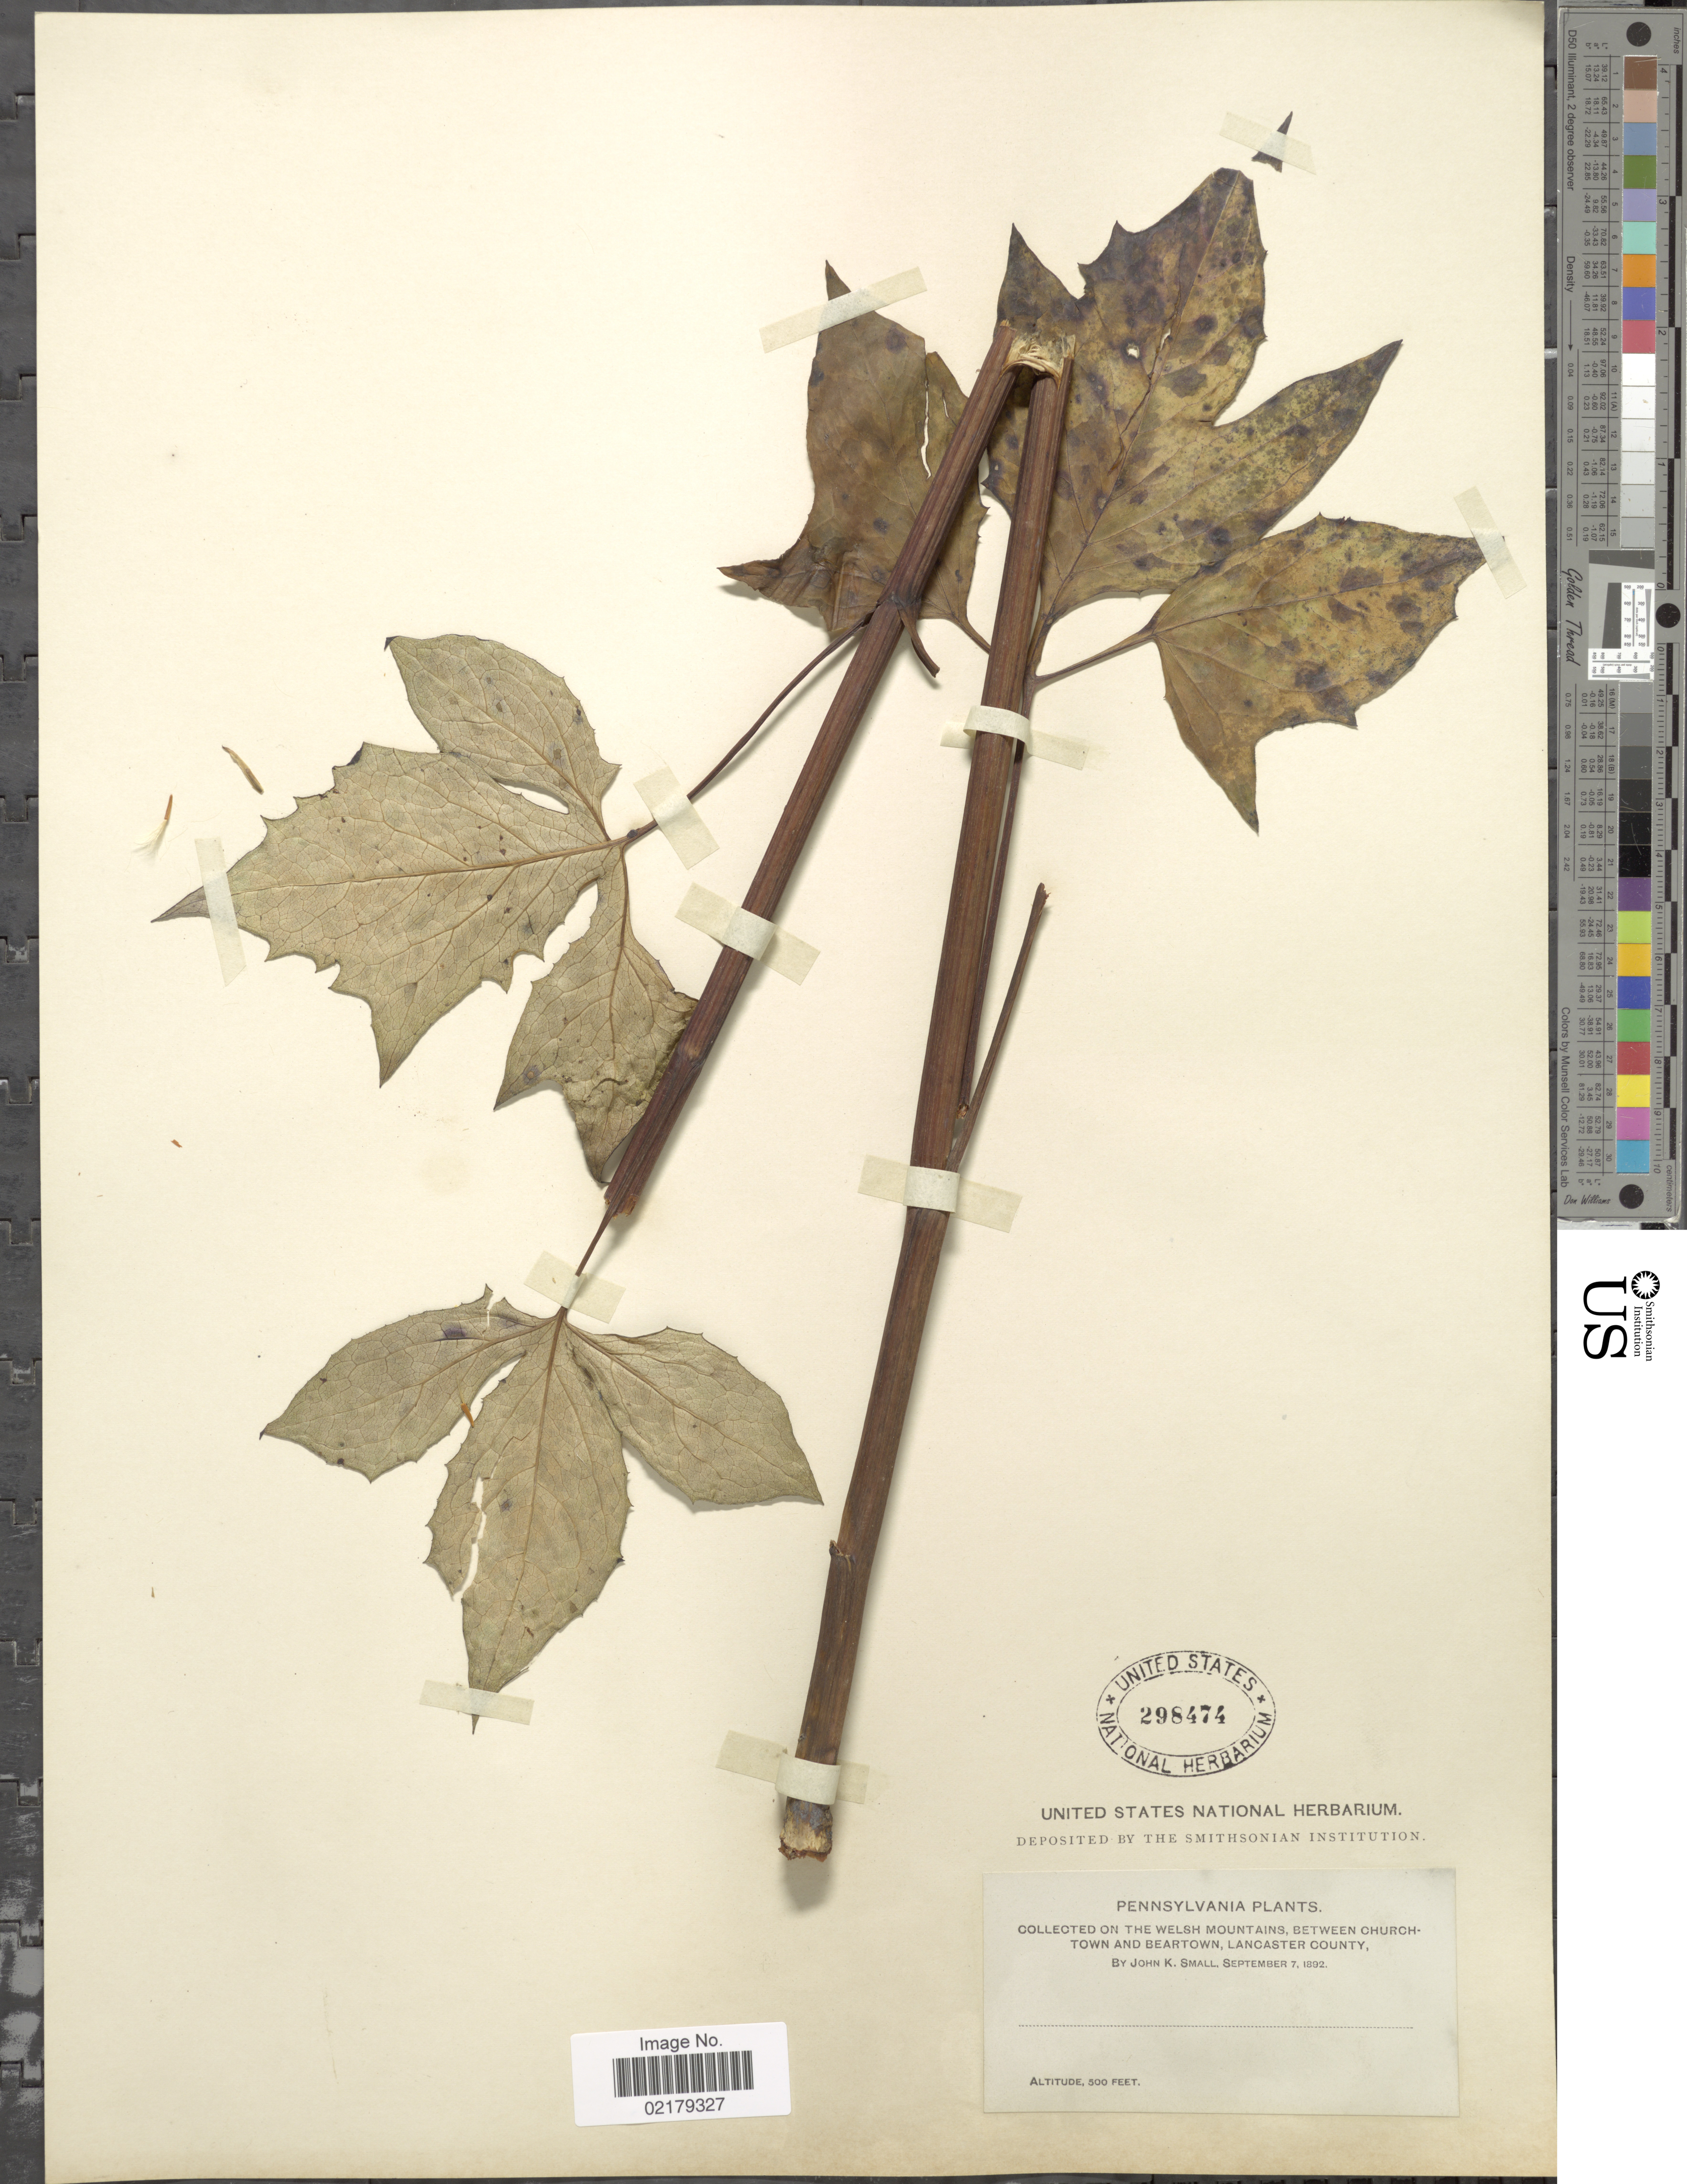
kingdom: Plantae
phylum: Tracheophyta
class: Magnoliopsida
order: Asterales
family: Asteraceae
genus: Nabalus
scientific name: Nabalus trifoliolatus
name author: Cass.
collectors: J. K. Small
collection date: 1892-09-07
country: United States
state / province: Pennsylvania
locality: On the Welsh Mountains, Between Churchtown and Beartown, Lancaster County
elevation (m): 152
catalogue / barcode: US 298474